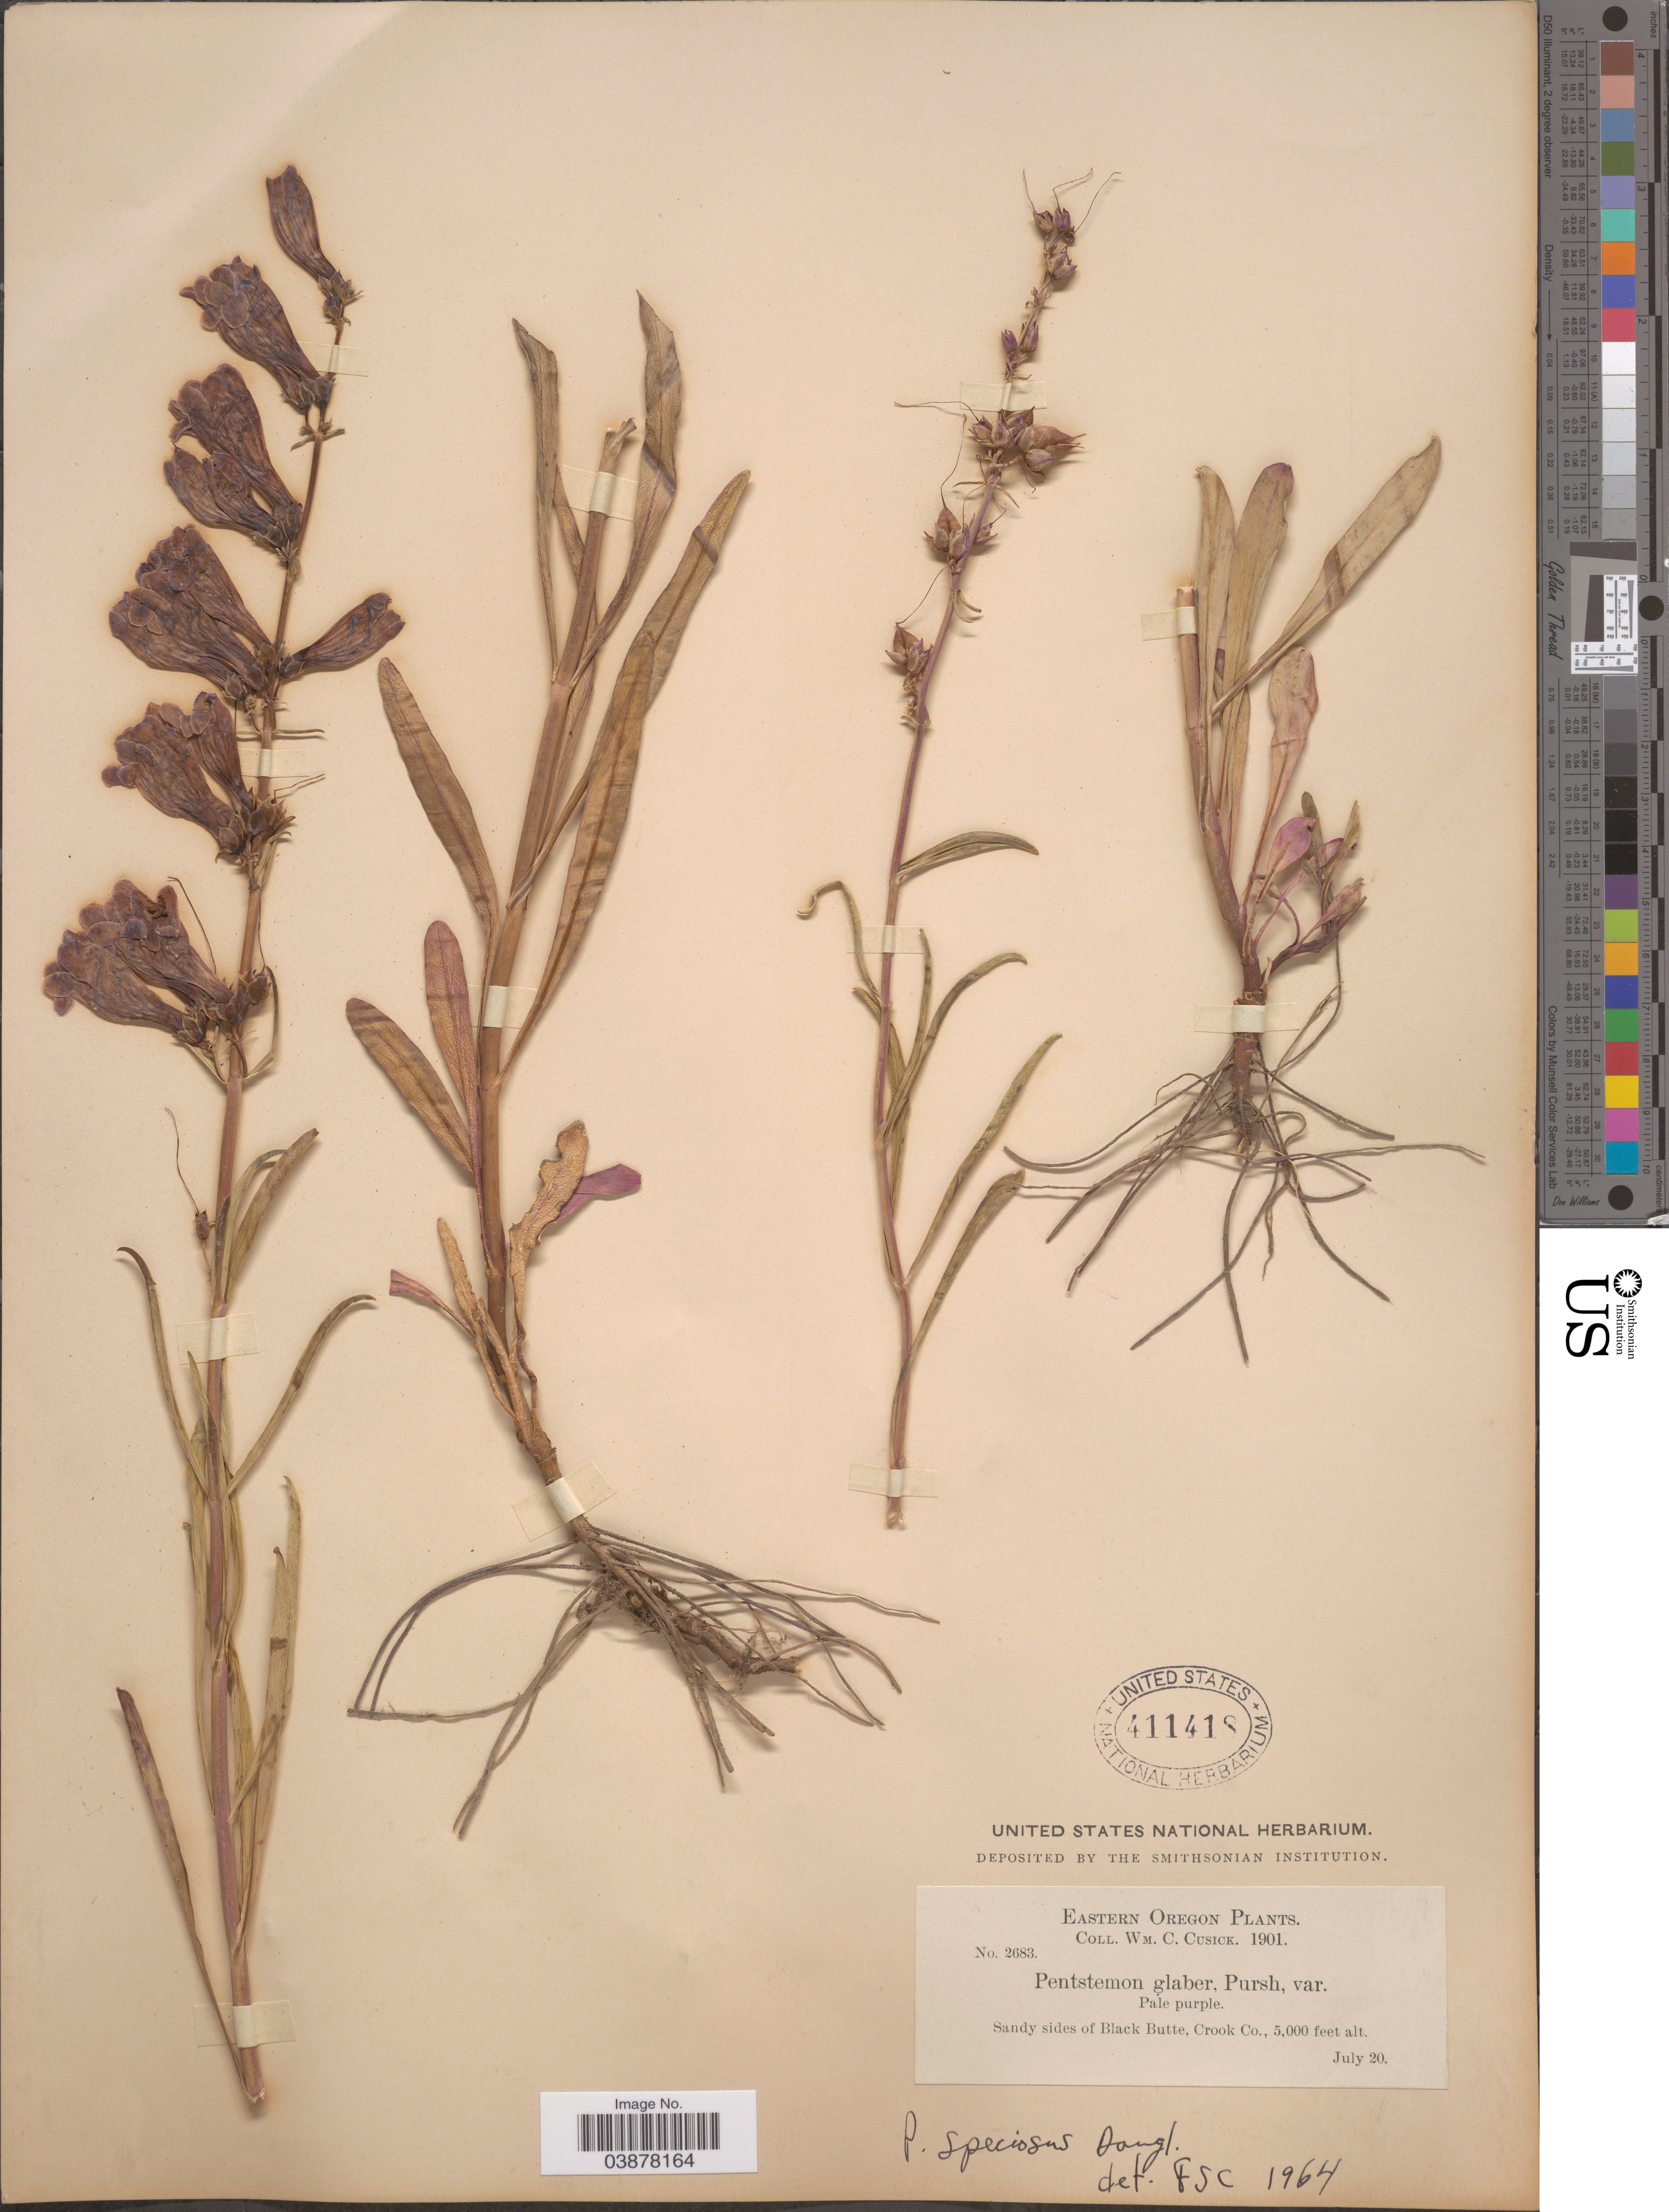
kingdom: Plantae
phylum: Tracheophyta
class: Magnoliopsida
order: Lamiales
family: Plantaginaceae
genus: Penstemon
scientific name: Penstemon speciosus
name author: Douglas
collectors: W. C. Cusick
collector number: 2683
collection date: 1901-07-20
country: United States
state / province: Oregon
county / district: Crook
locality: Eastern Oregon. Sandy sides of Black Butte, Crook Co.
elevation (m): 1524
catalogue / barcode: US 411418